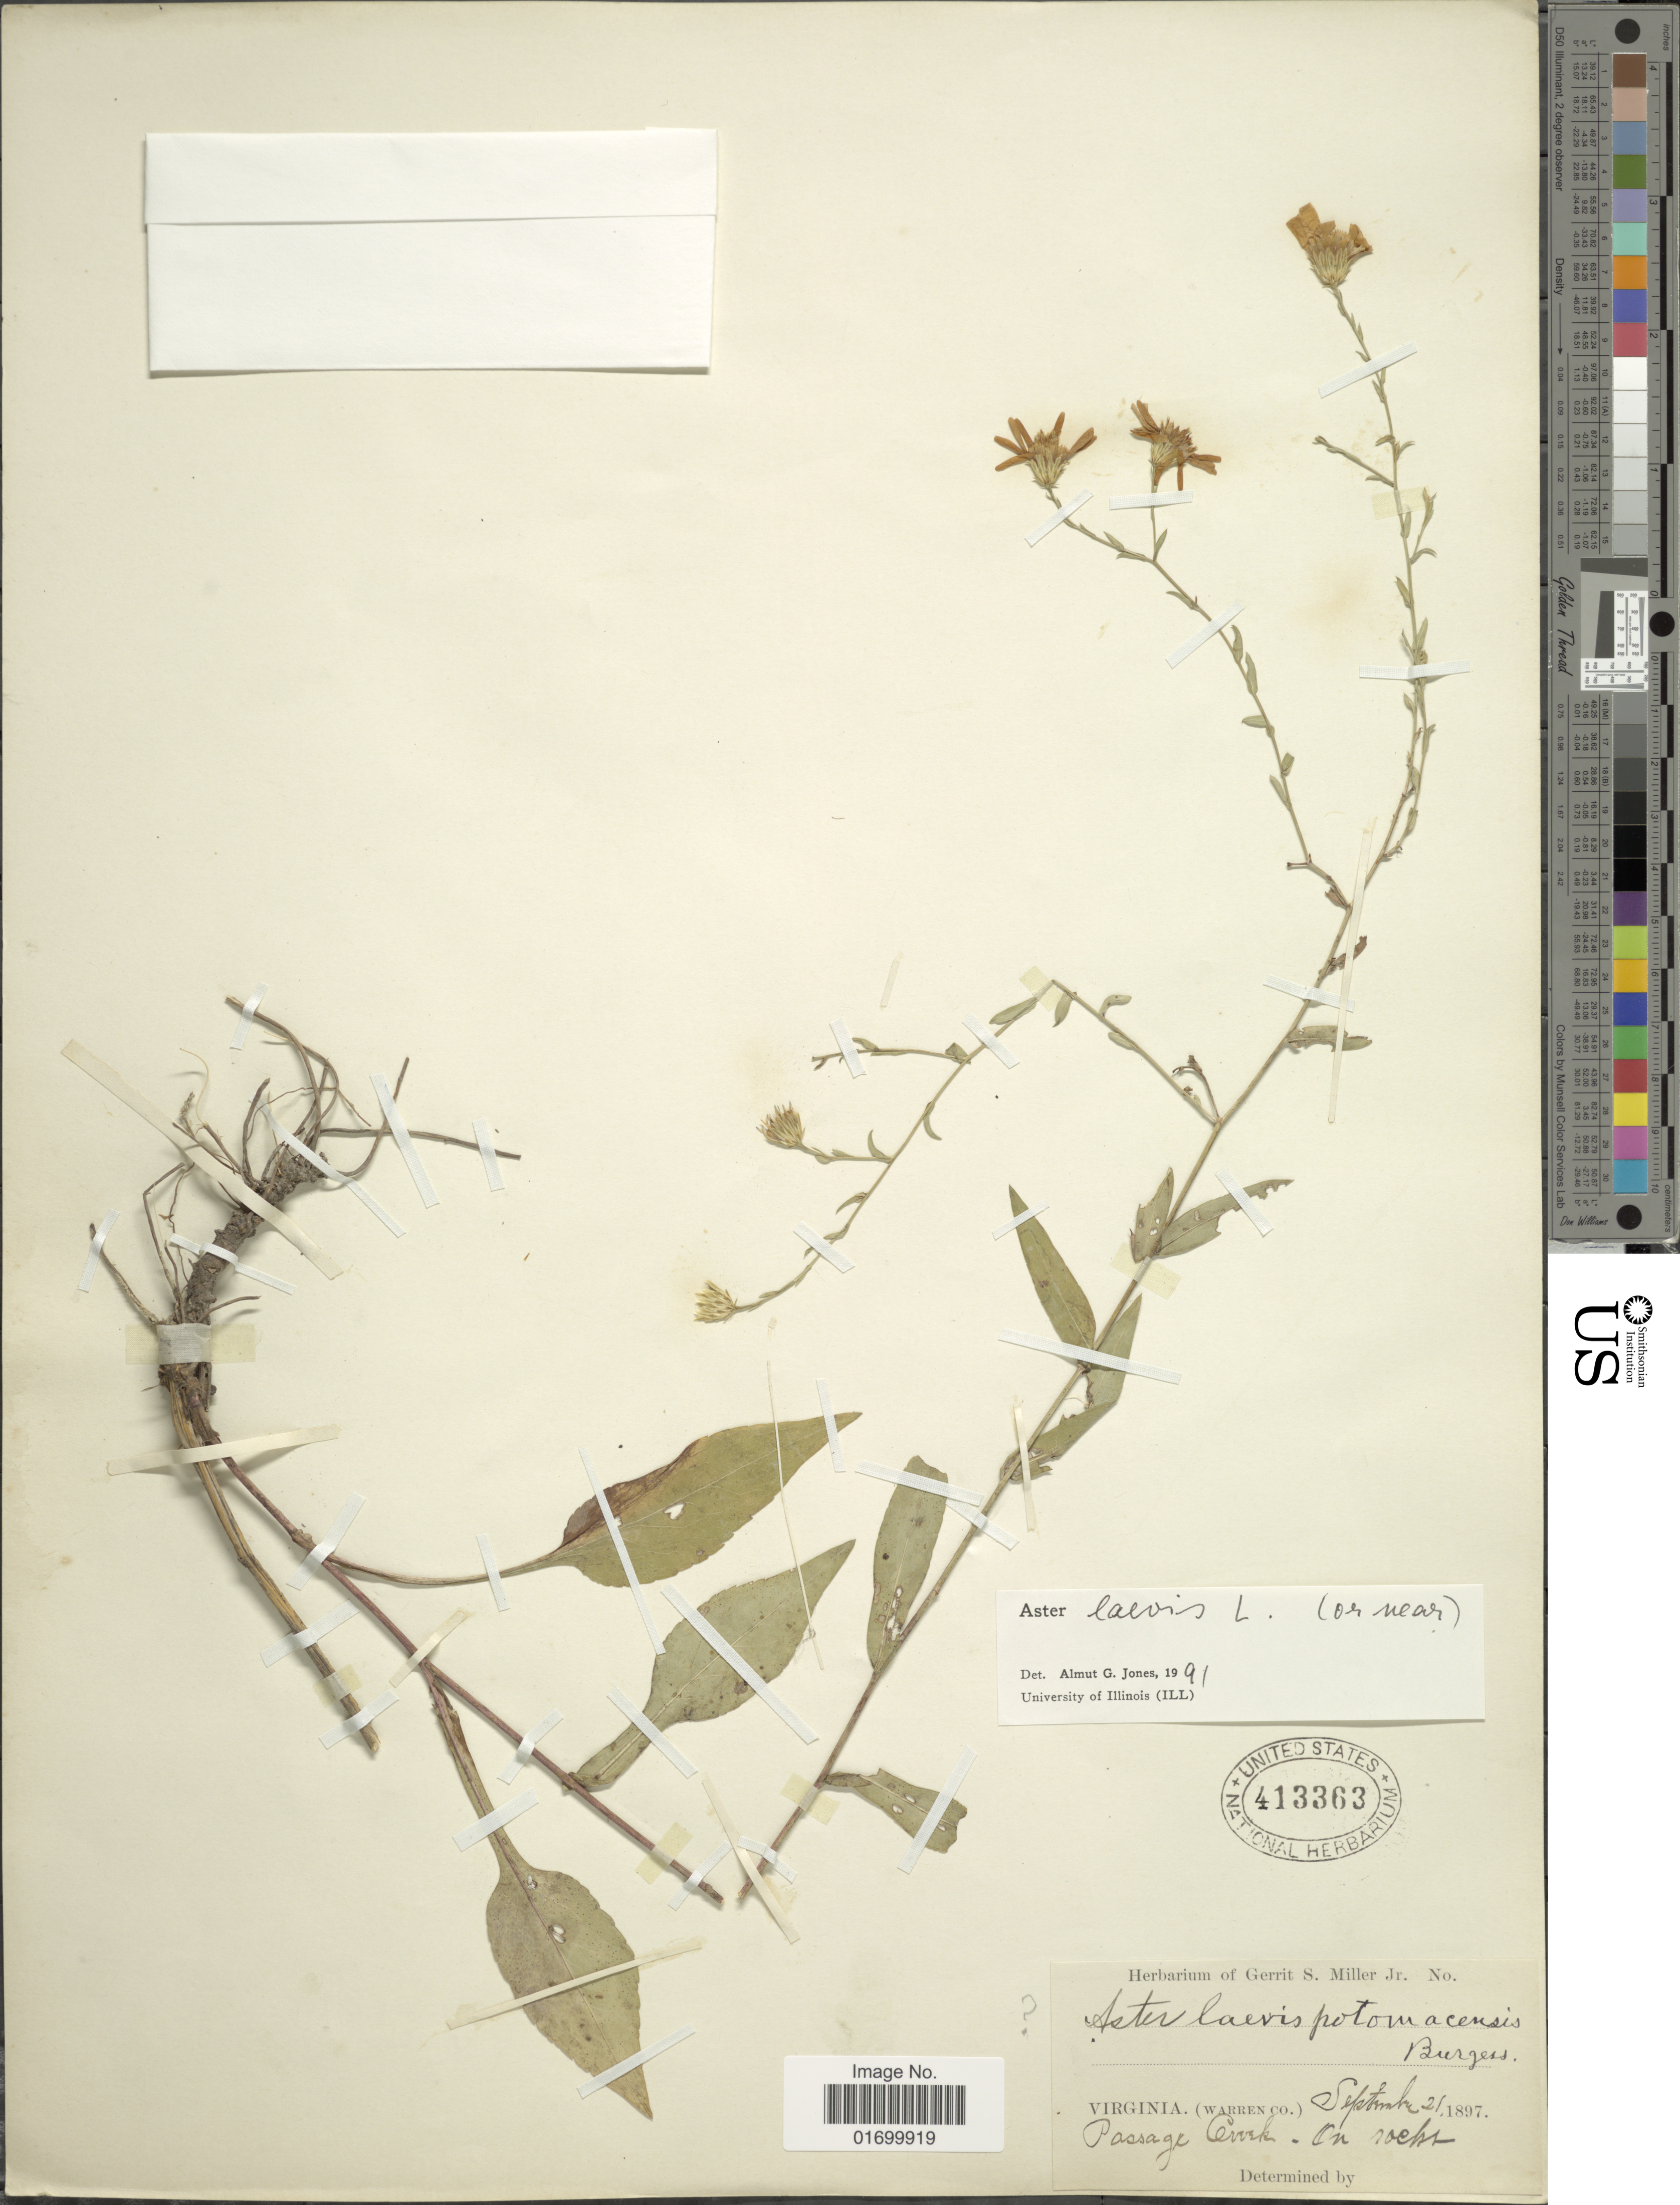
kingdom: Plantae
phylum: Tracheophyta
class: Magnoliopsida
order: Asterales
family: Asteraceae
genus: Symphyotrichum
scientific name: Symphyotrichum laeve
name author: (L.) Á. Löve & D. Löve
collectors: ex herb. Gerrit S. Miller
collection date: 1897-09-21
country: United States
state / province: Virginia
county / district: Warren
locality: Passage Creek.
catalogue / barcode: US 413363